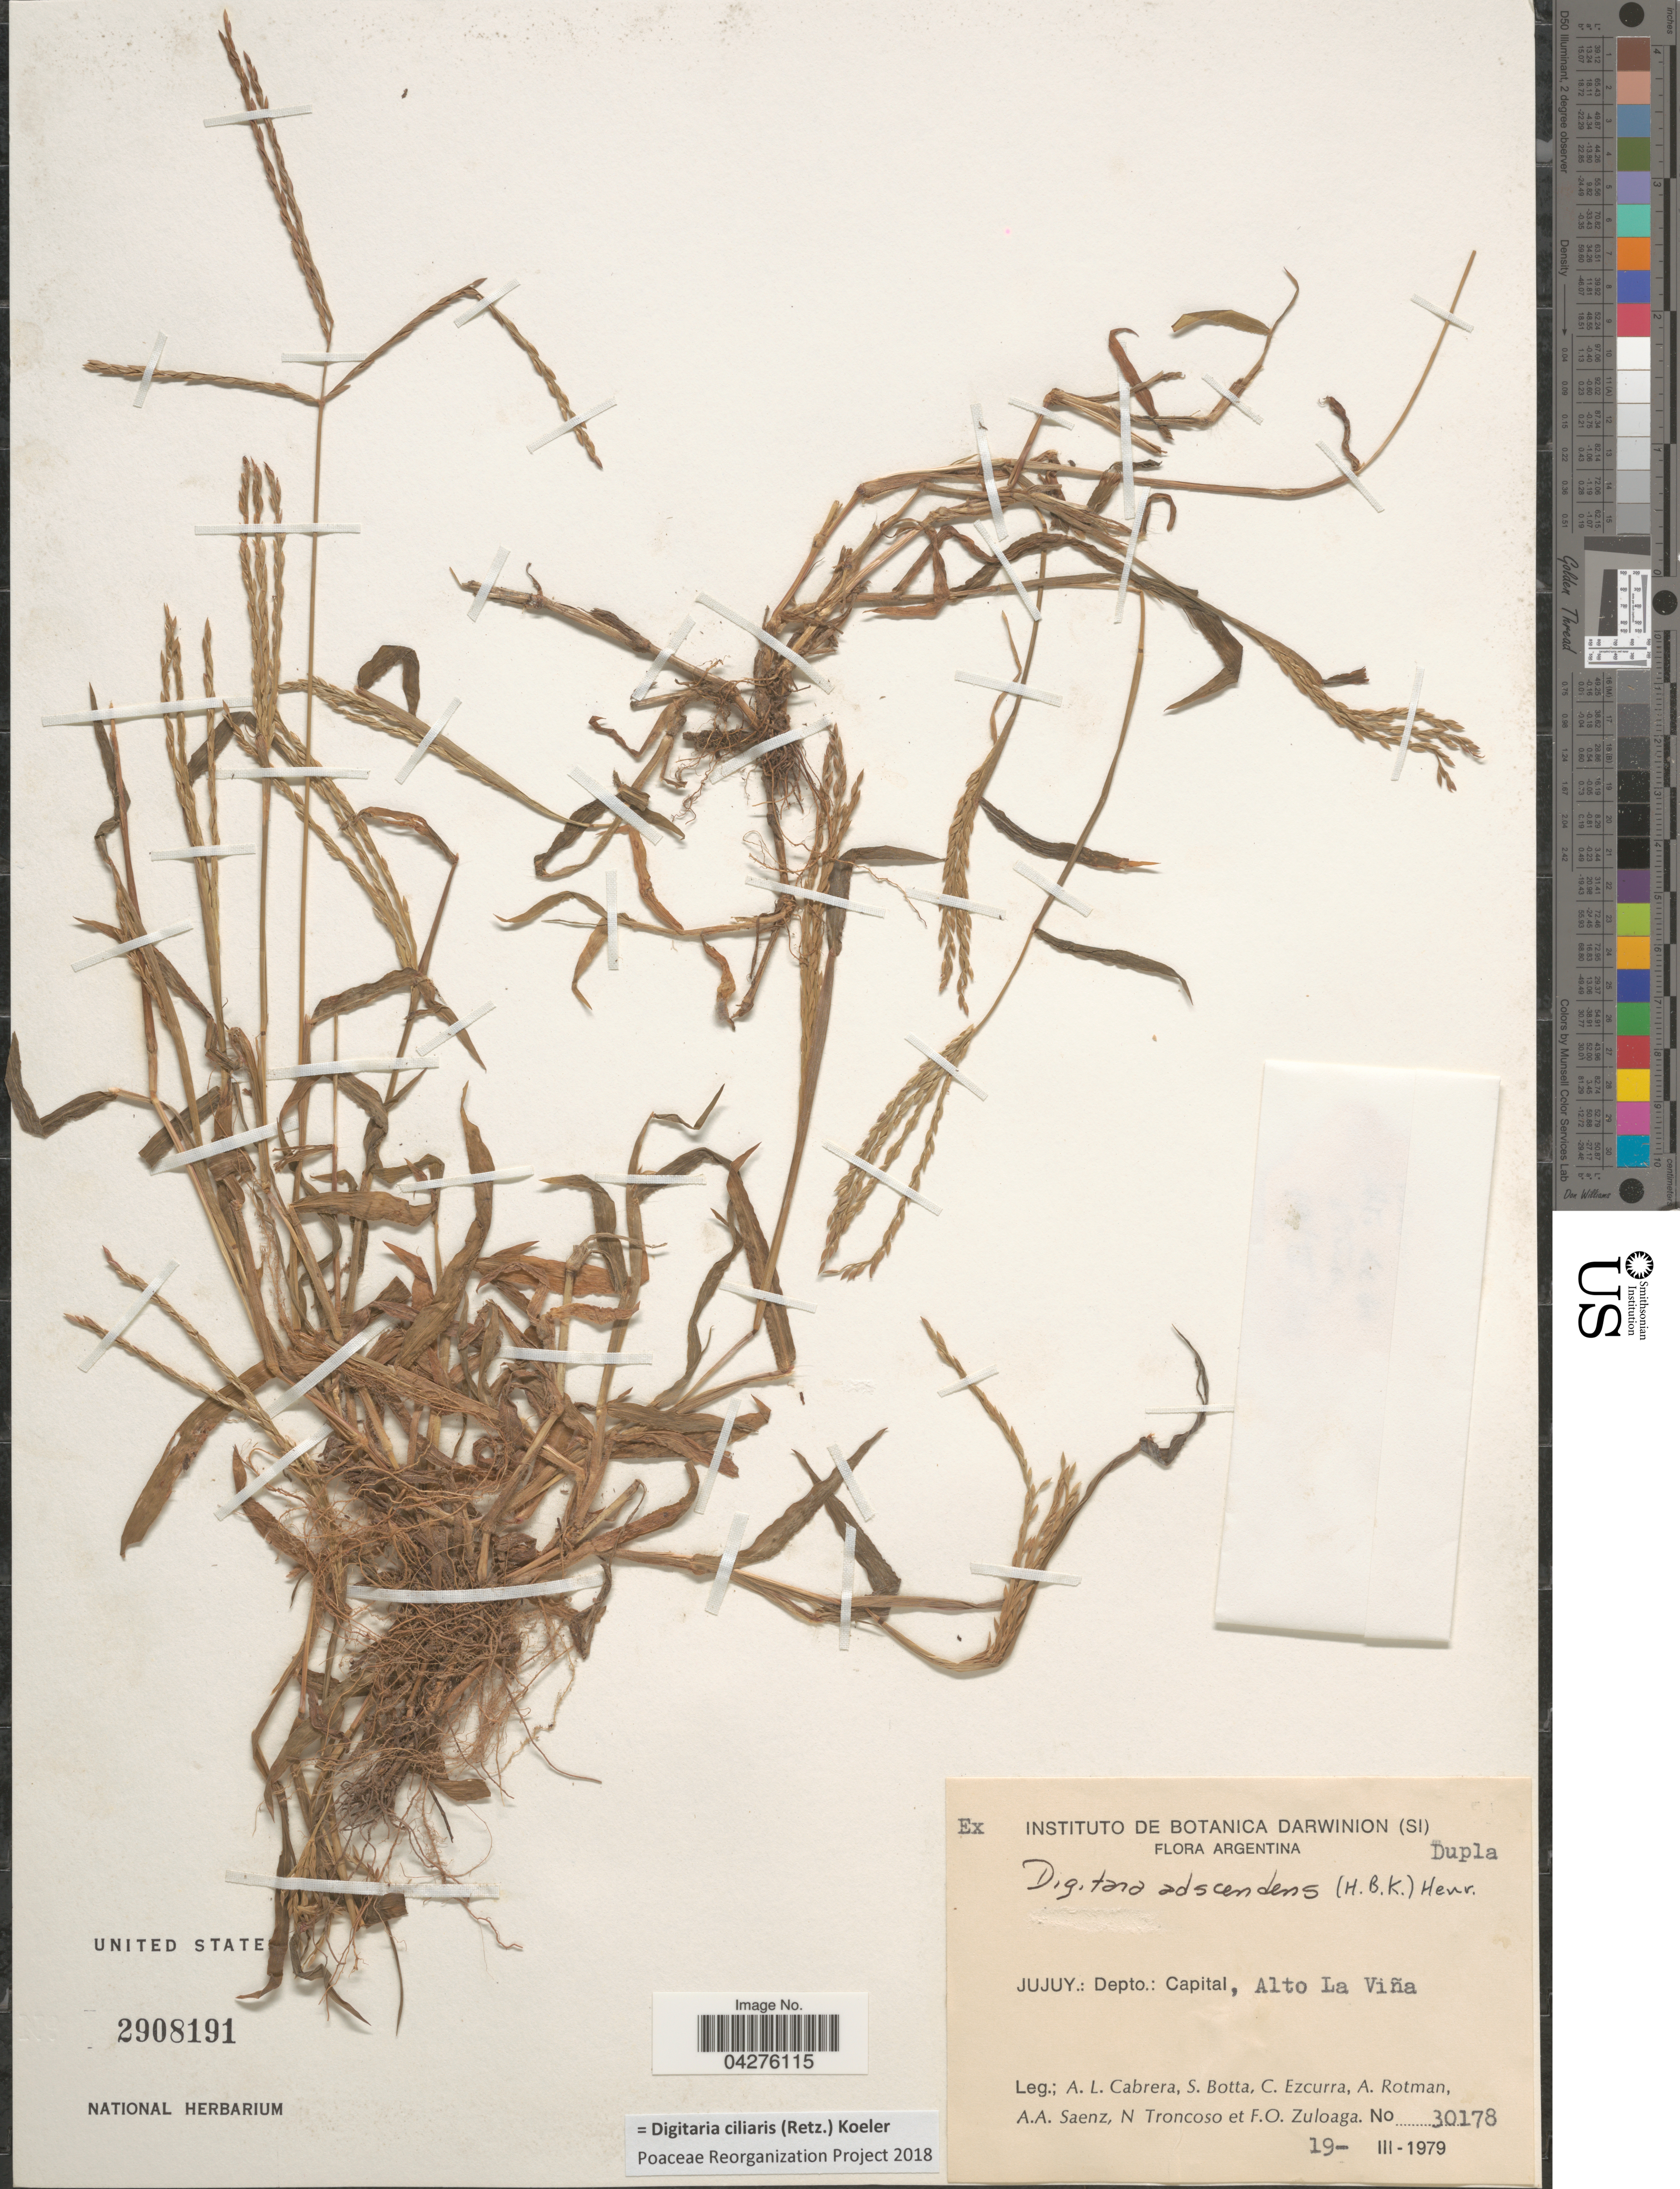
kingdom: Plantae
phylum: Tracheophyta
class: Liliopsida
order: Poales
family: Poaceae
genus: Digitaria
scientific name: Digitaria ciliaris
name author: (Retz.) Koeler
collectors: A. L. Cabrera, S. Botta, C. Ezcurra, A. D. Rotman & et al.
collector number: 30178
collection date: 1979-03-19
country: Argentina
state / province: Jujuy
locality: Depto.: Capital, Alto La Viña.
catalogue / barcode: US 2908191